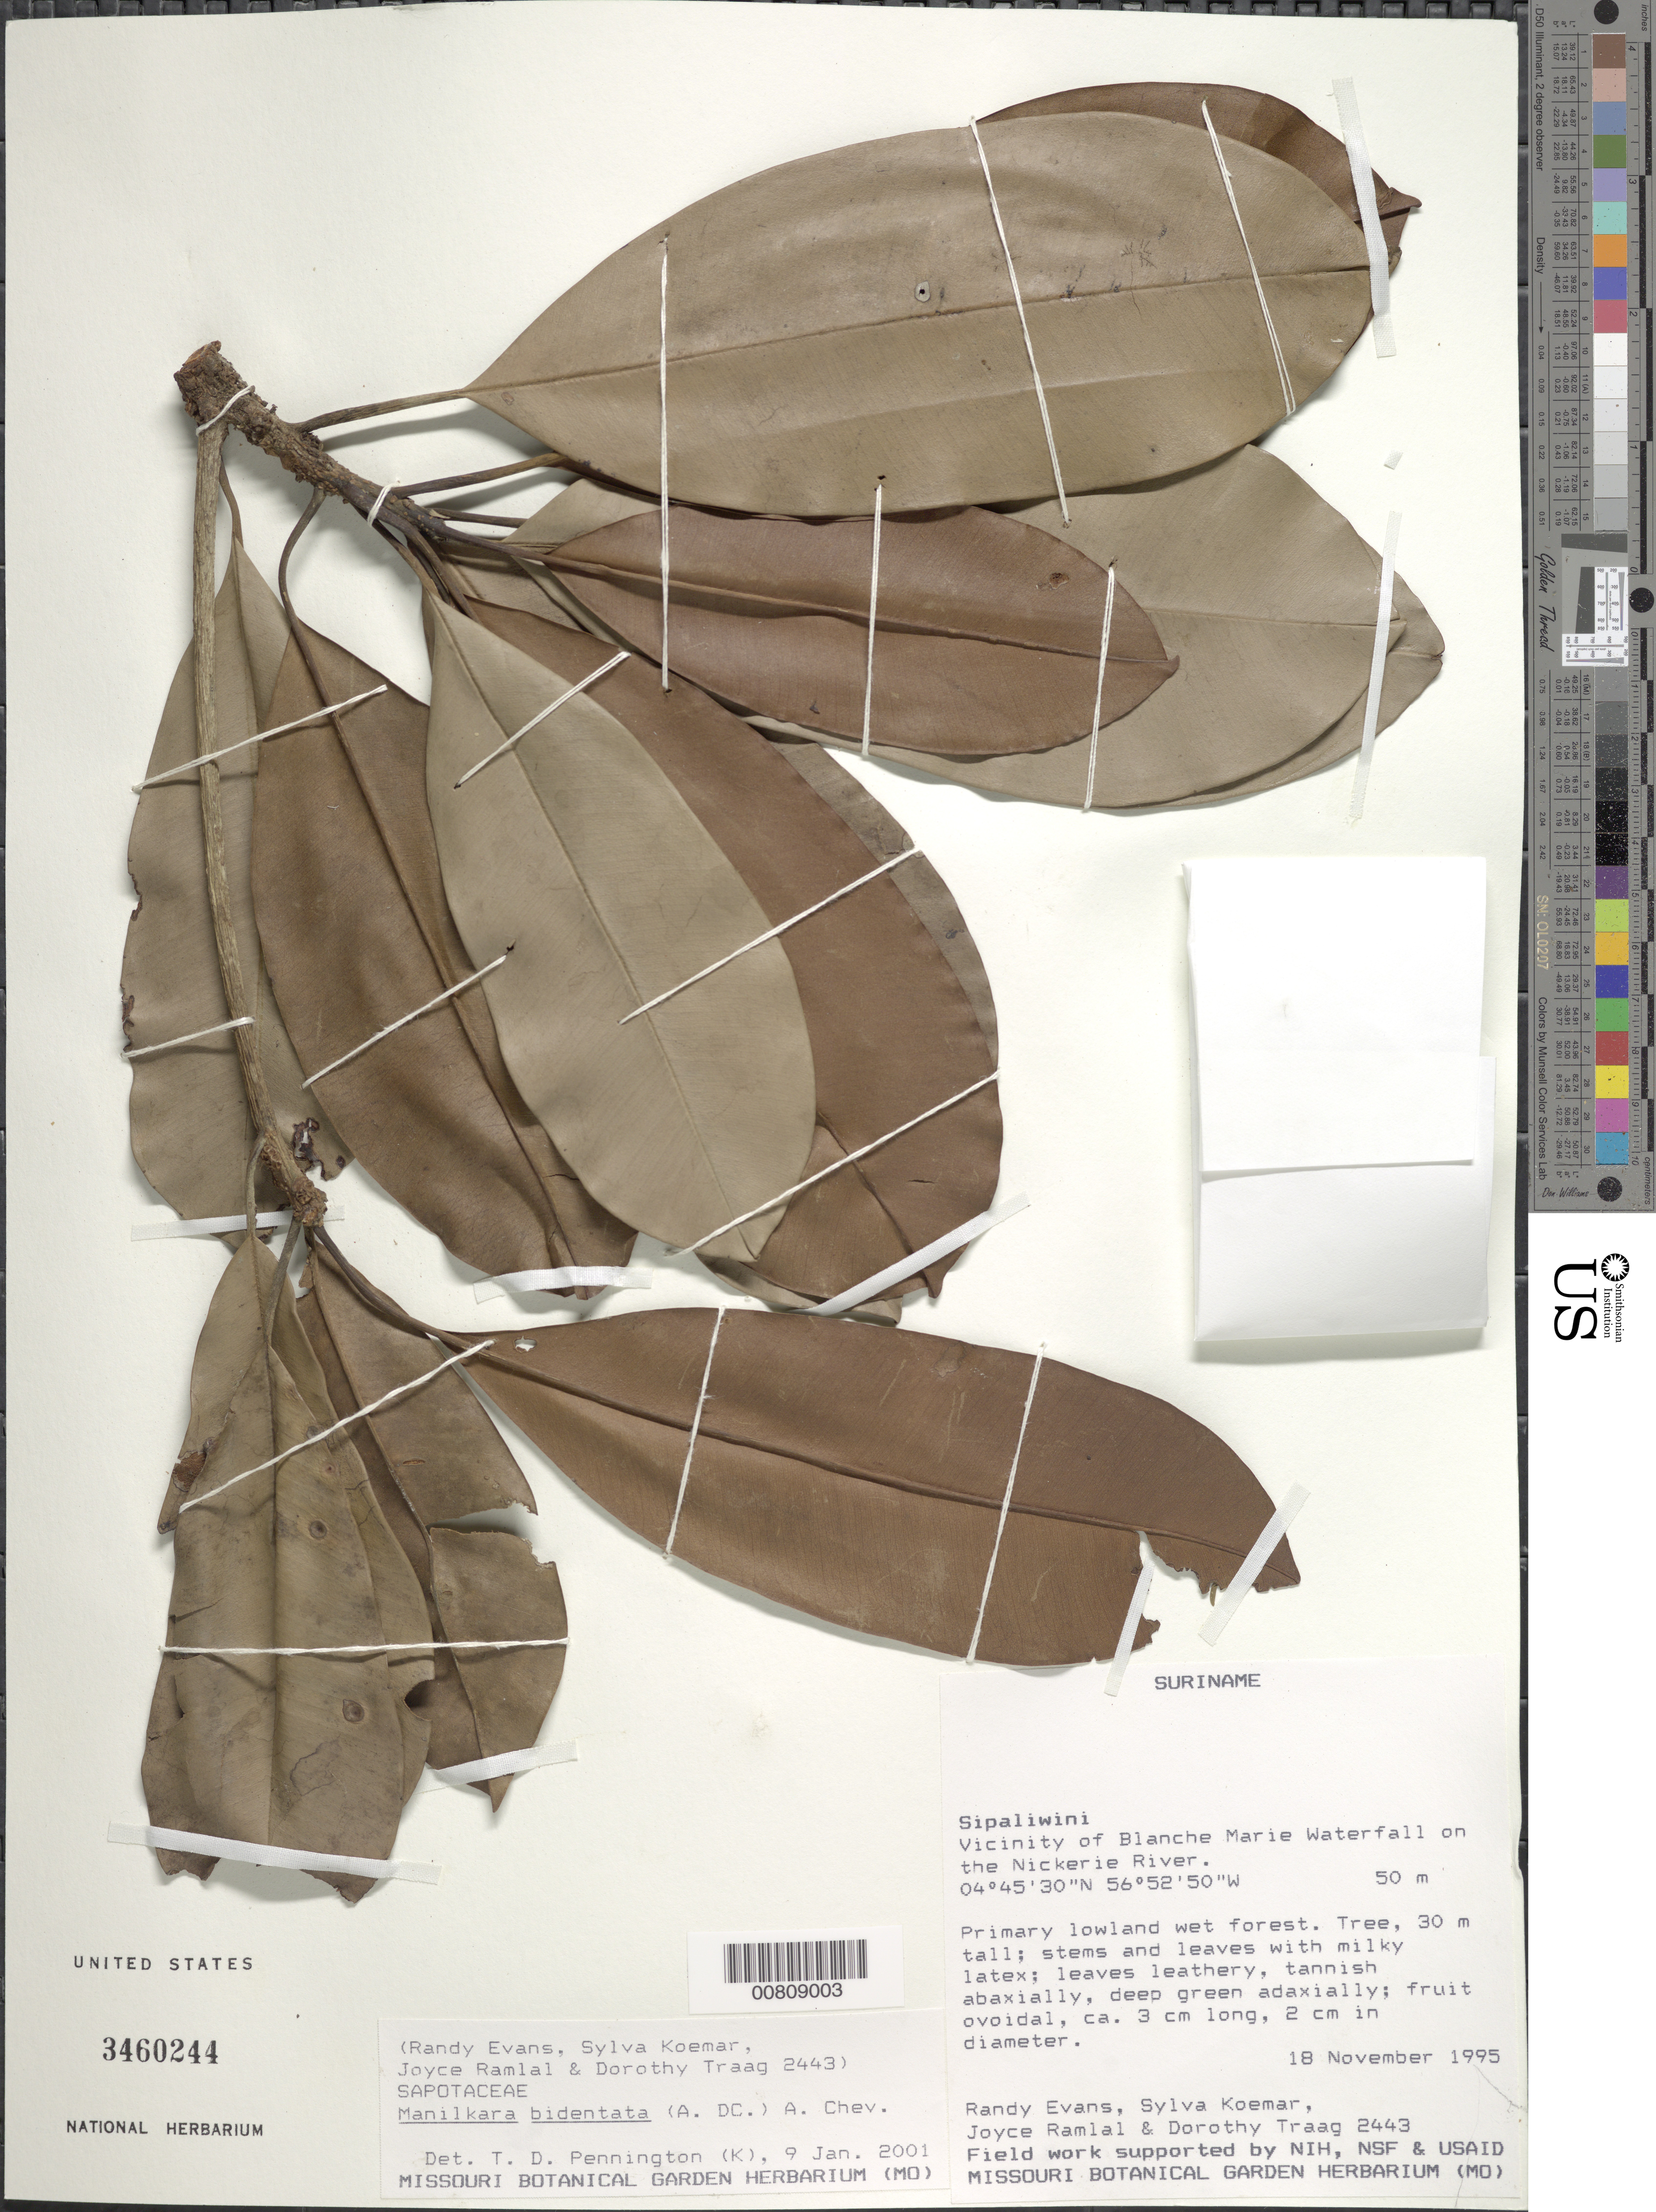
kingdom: Plantae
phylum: Tracheophyta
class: Magnoliopsida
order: Ericales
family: Sapotaceae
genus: Manilkara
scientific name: Manilkara bidentata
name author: (A. DC.) A. Chev.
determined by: Pennington, T. D., (K)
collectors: R. Evans, S. Koemar, J. Ramlal & D. Traag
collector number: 2443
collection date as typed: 18-Nov-95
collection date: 1995-11-18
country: Suriname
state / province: Sipaliwini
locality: Blanche Marie Waterfall, vic., on Nickerie R.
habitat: Primary lowland wet forest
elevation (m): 50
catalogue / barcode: US 3460244